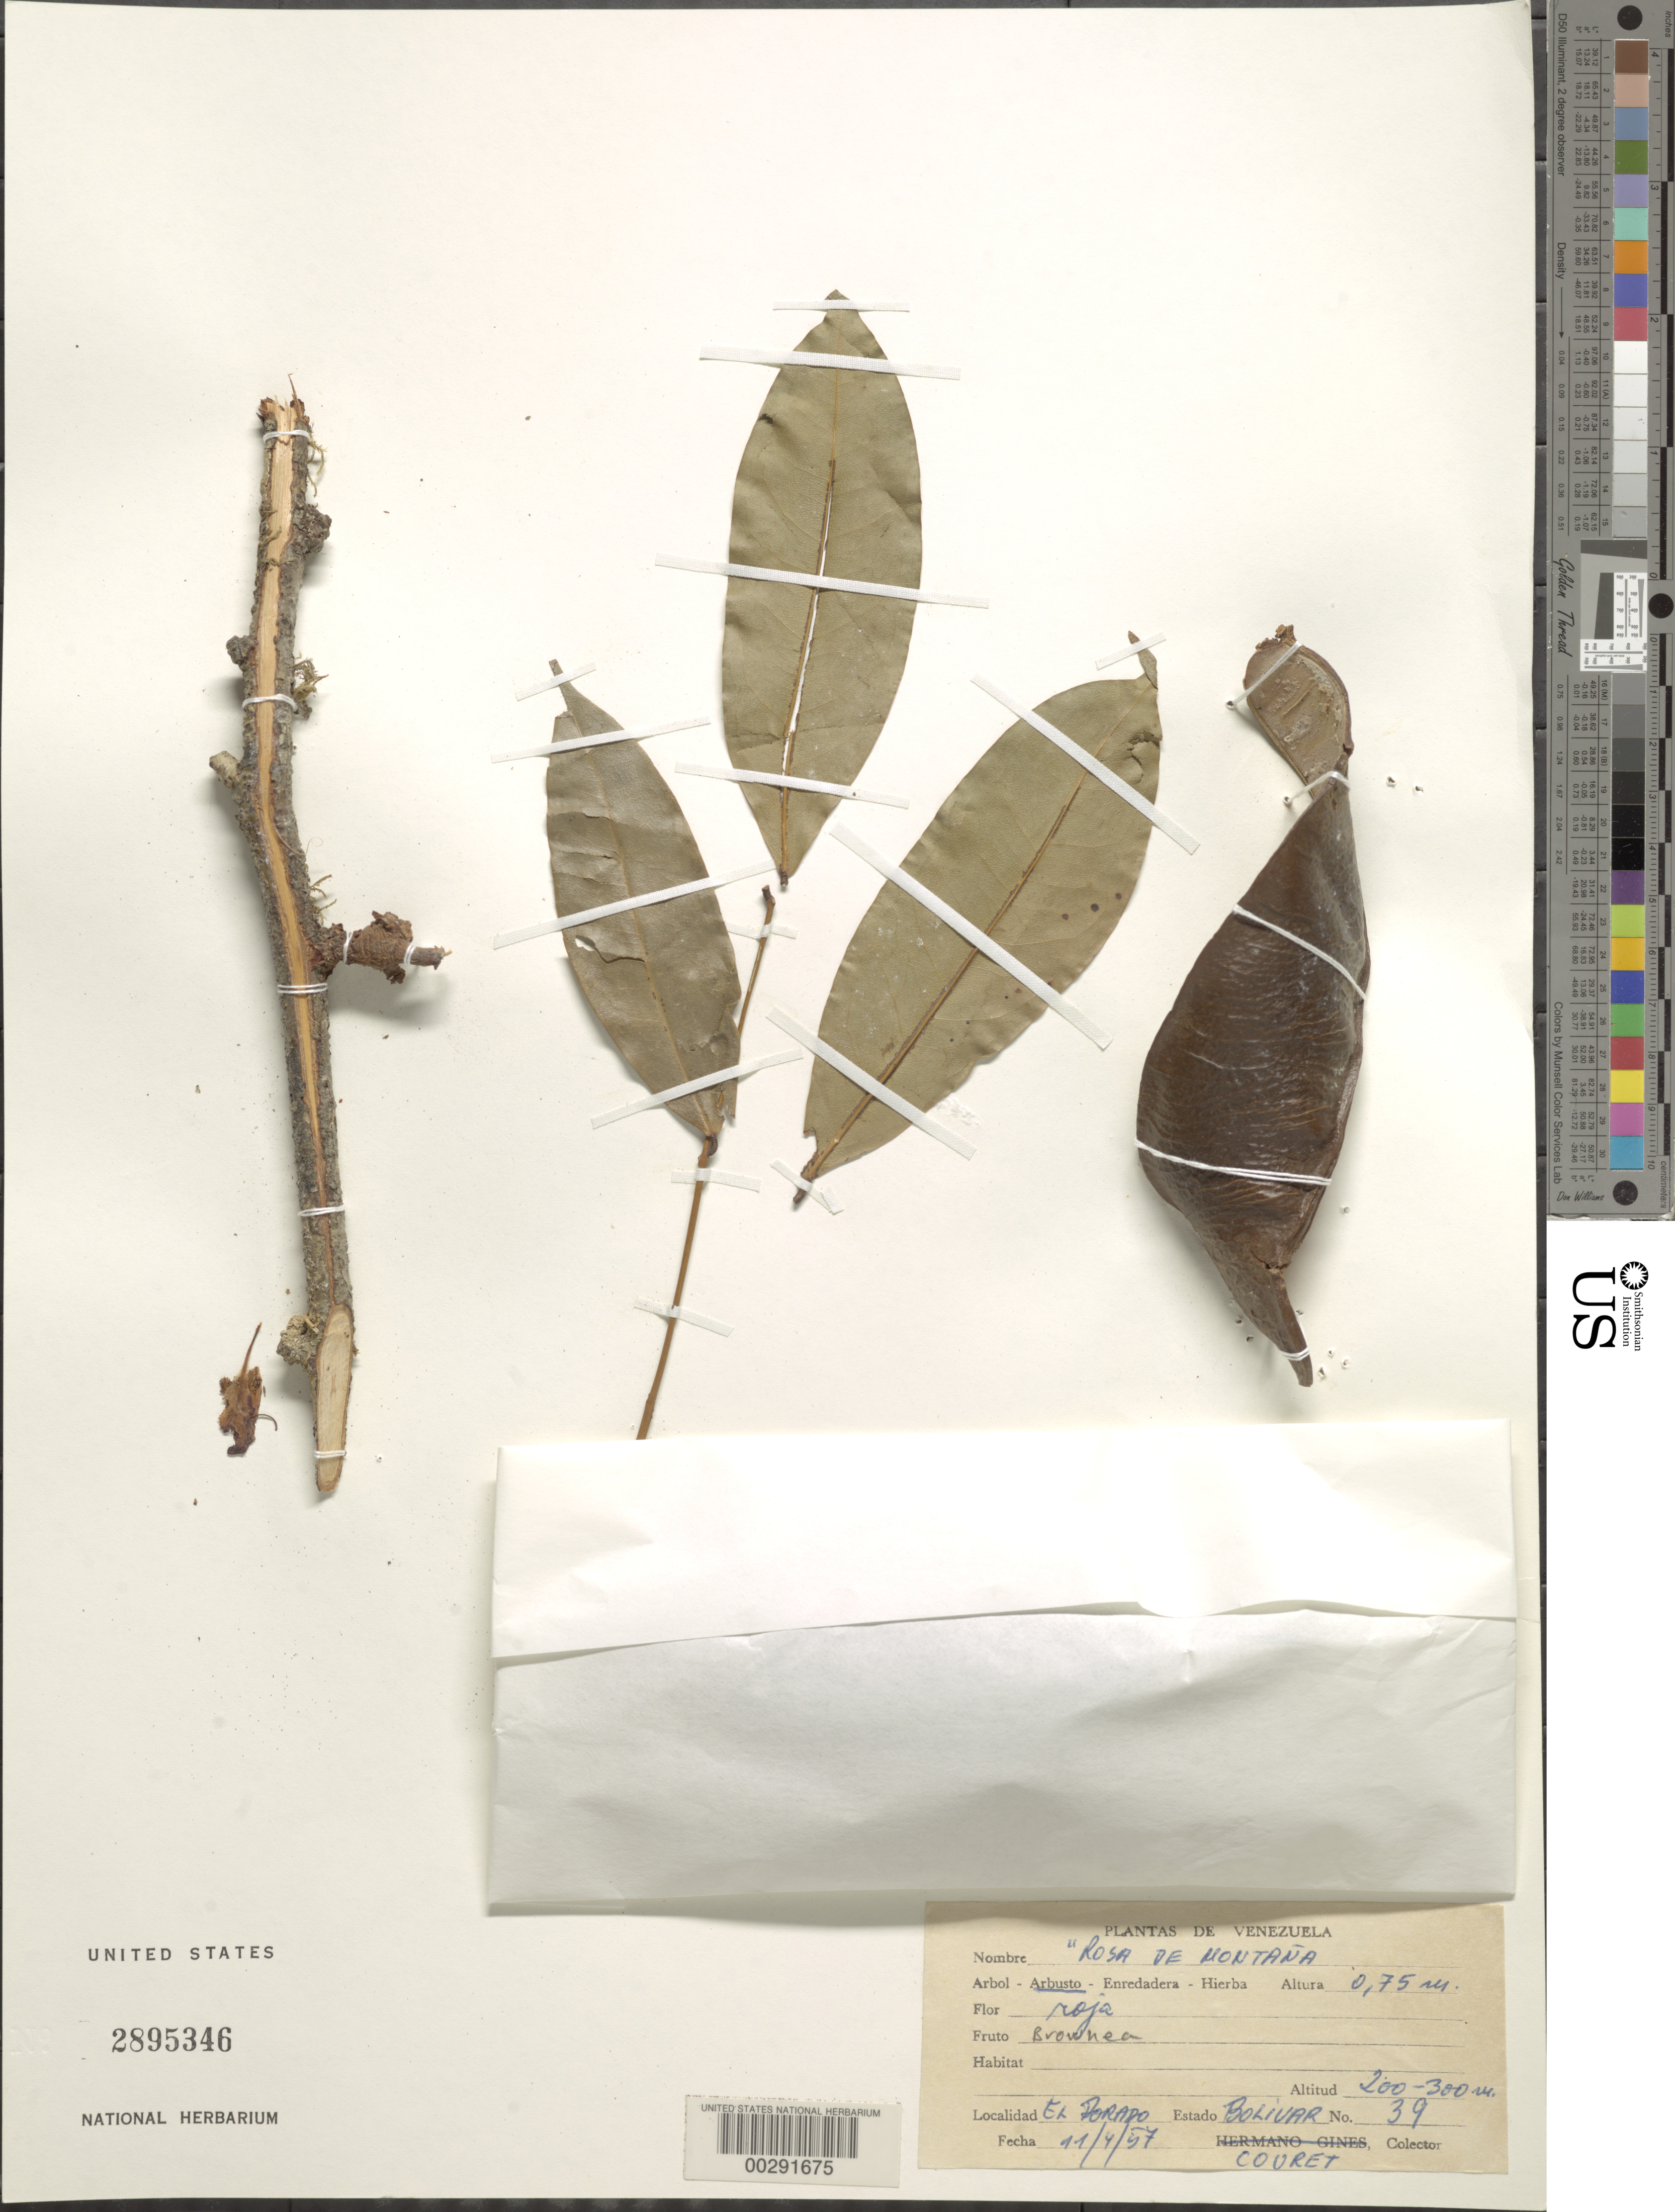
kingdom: Plantae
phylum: Tracheophyta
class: Magnoliopsida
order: Fabales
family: Fabaceae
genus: Brownea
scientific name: Brownea sp.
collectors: -. Couret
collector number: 39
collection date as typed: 11 Apr 1957 or 04 Nov 1957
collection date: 1957-04-11 or 1957-11-04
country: Venezuela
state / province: Bolivar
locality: El dorado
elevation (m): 200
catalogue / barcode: US 2895346